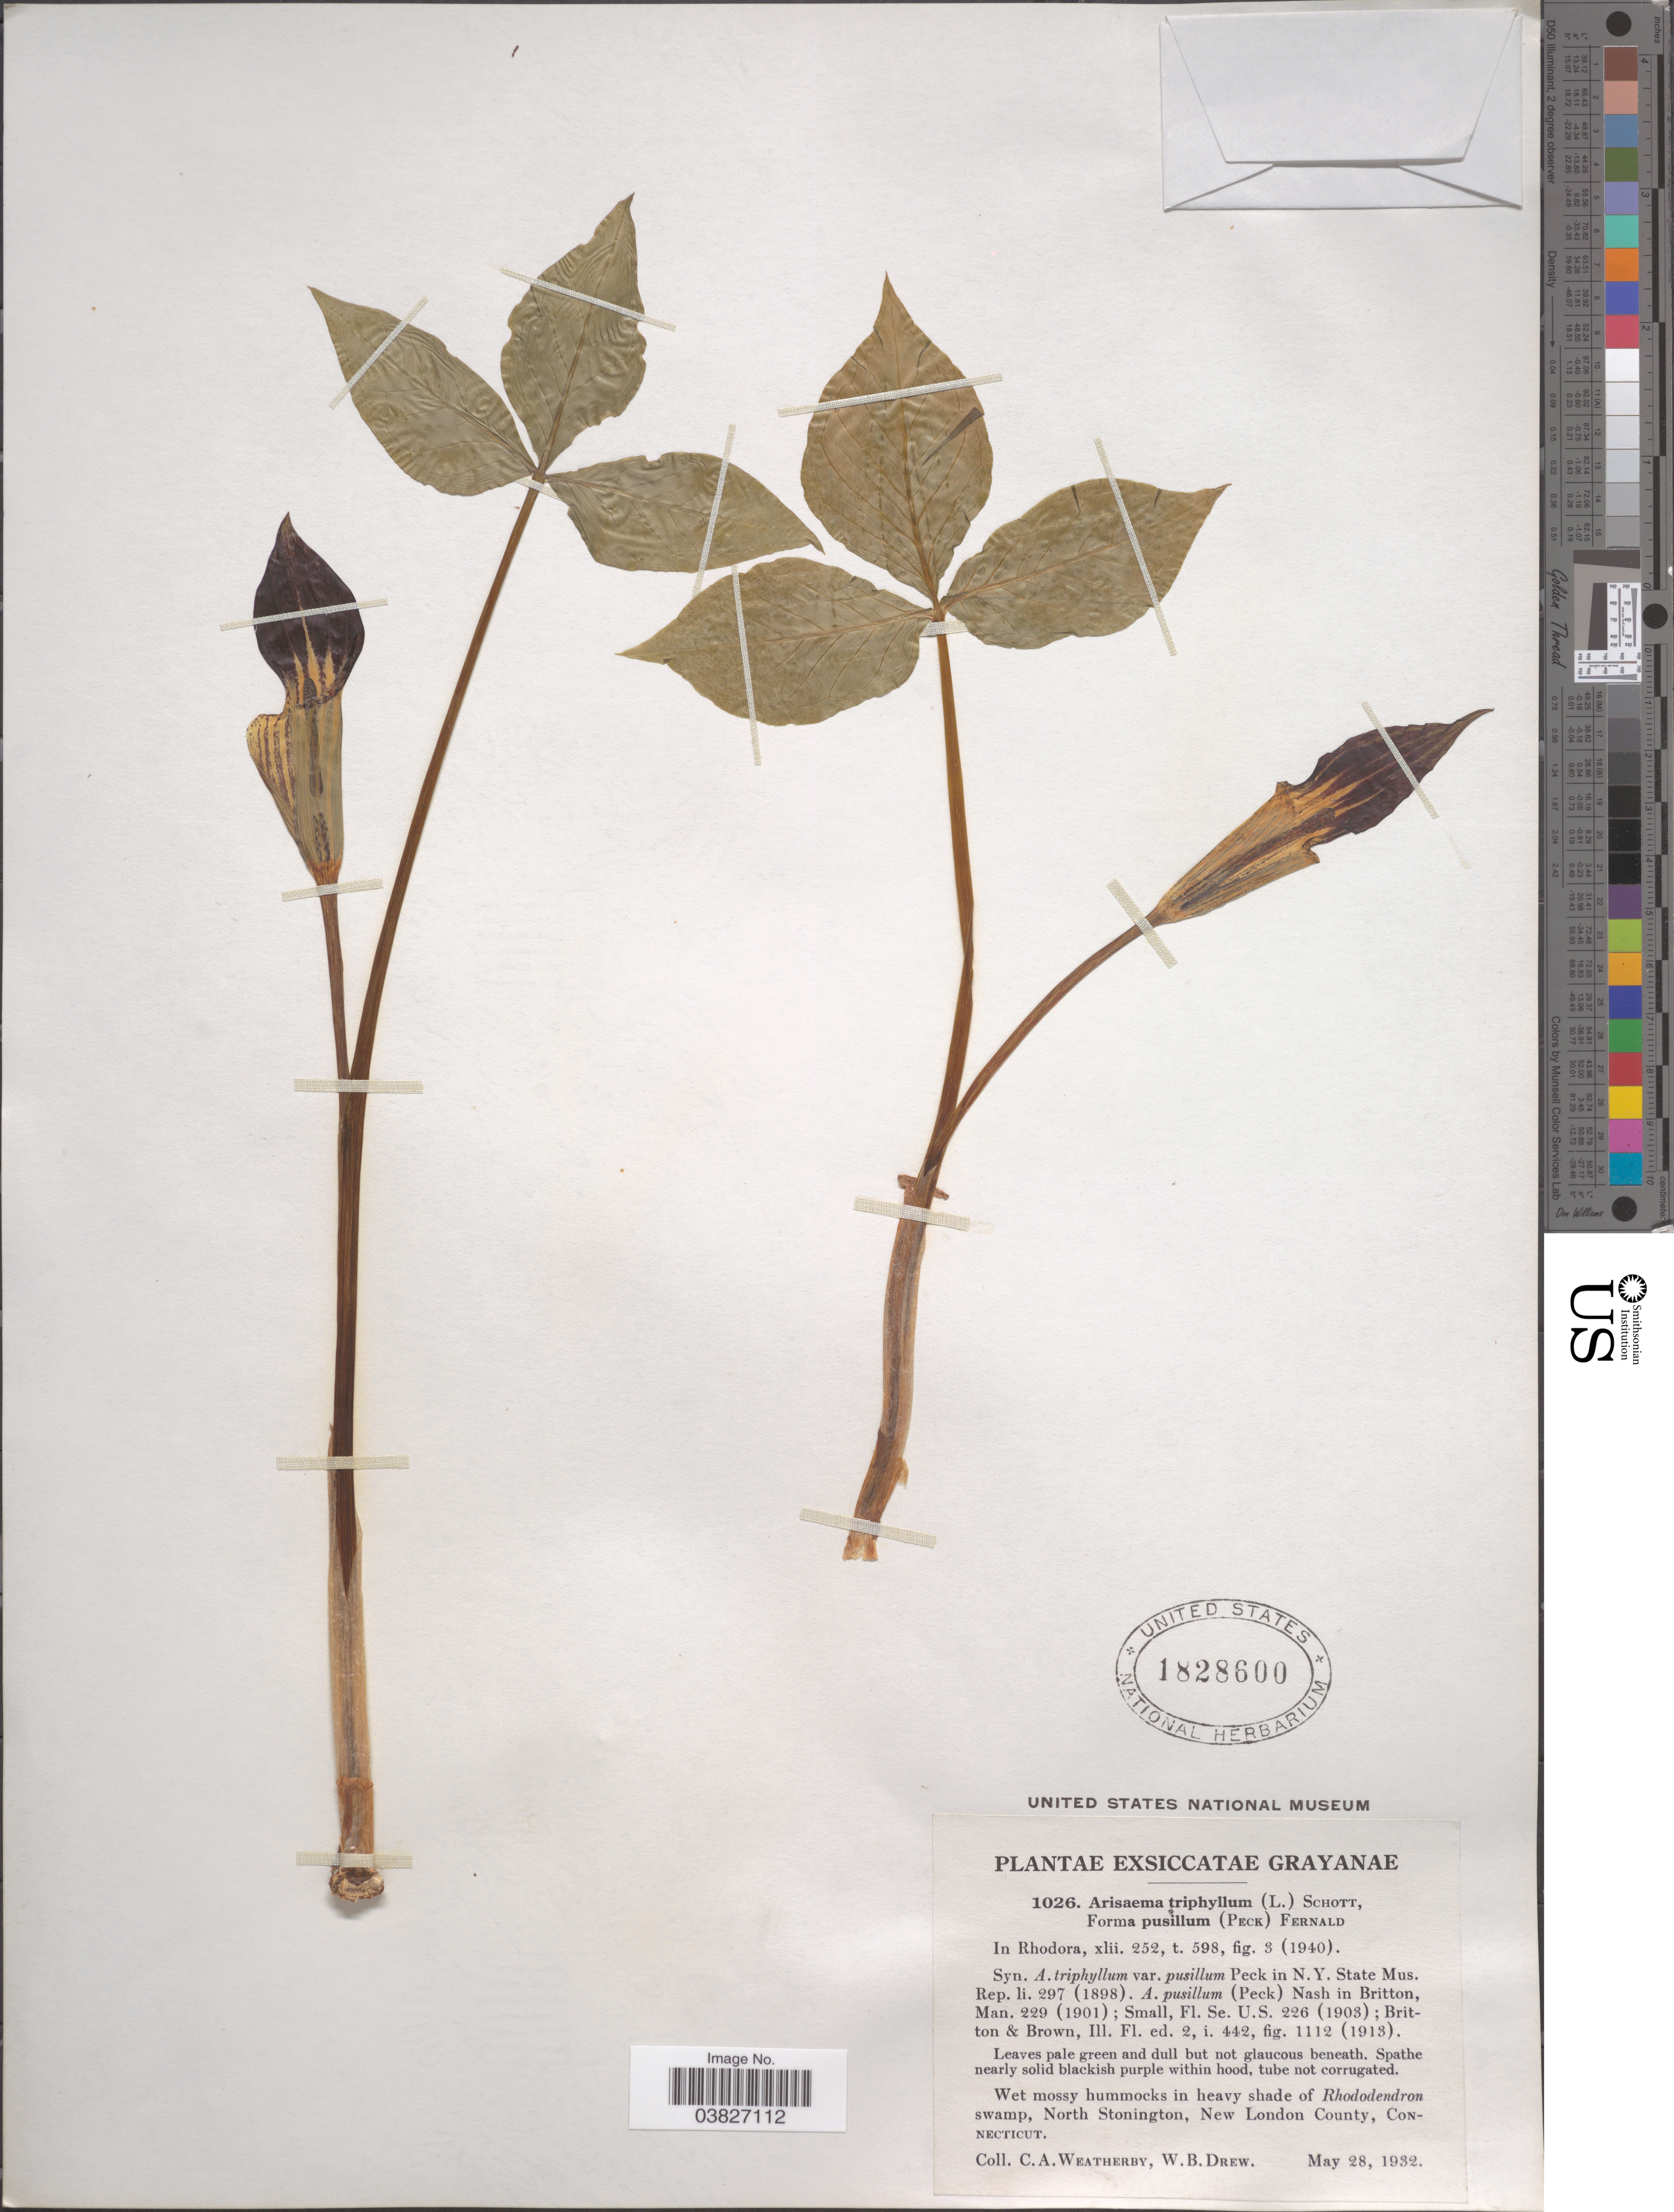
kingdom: Plantae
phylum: Tracheophyta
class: Liliopsida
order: Alismatales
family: Araceae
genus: Arisaema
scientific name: Arisaema triphyllum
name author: (L.) Schott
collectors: C. A. Weatherby & W. B. Drew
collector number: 1026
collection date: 1932-05-28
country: United States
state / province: Connecticut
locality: Grayanae. North Stonington, New London County.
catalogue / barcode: US 1828600